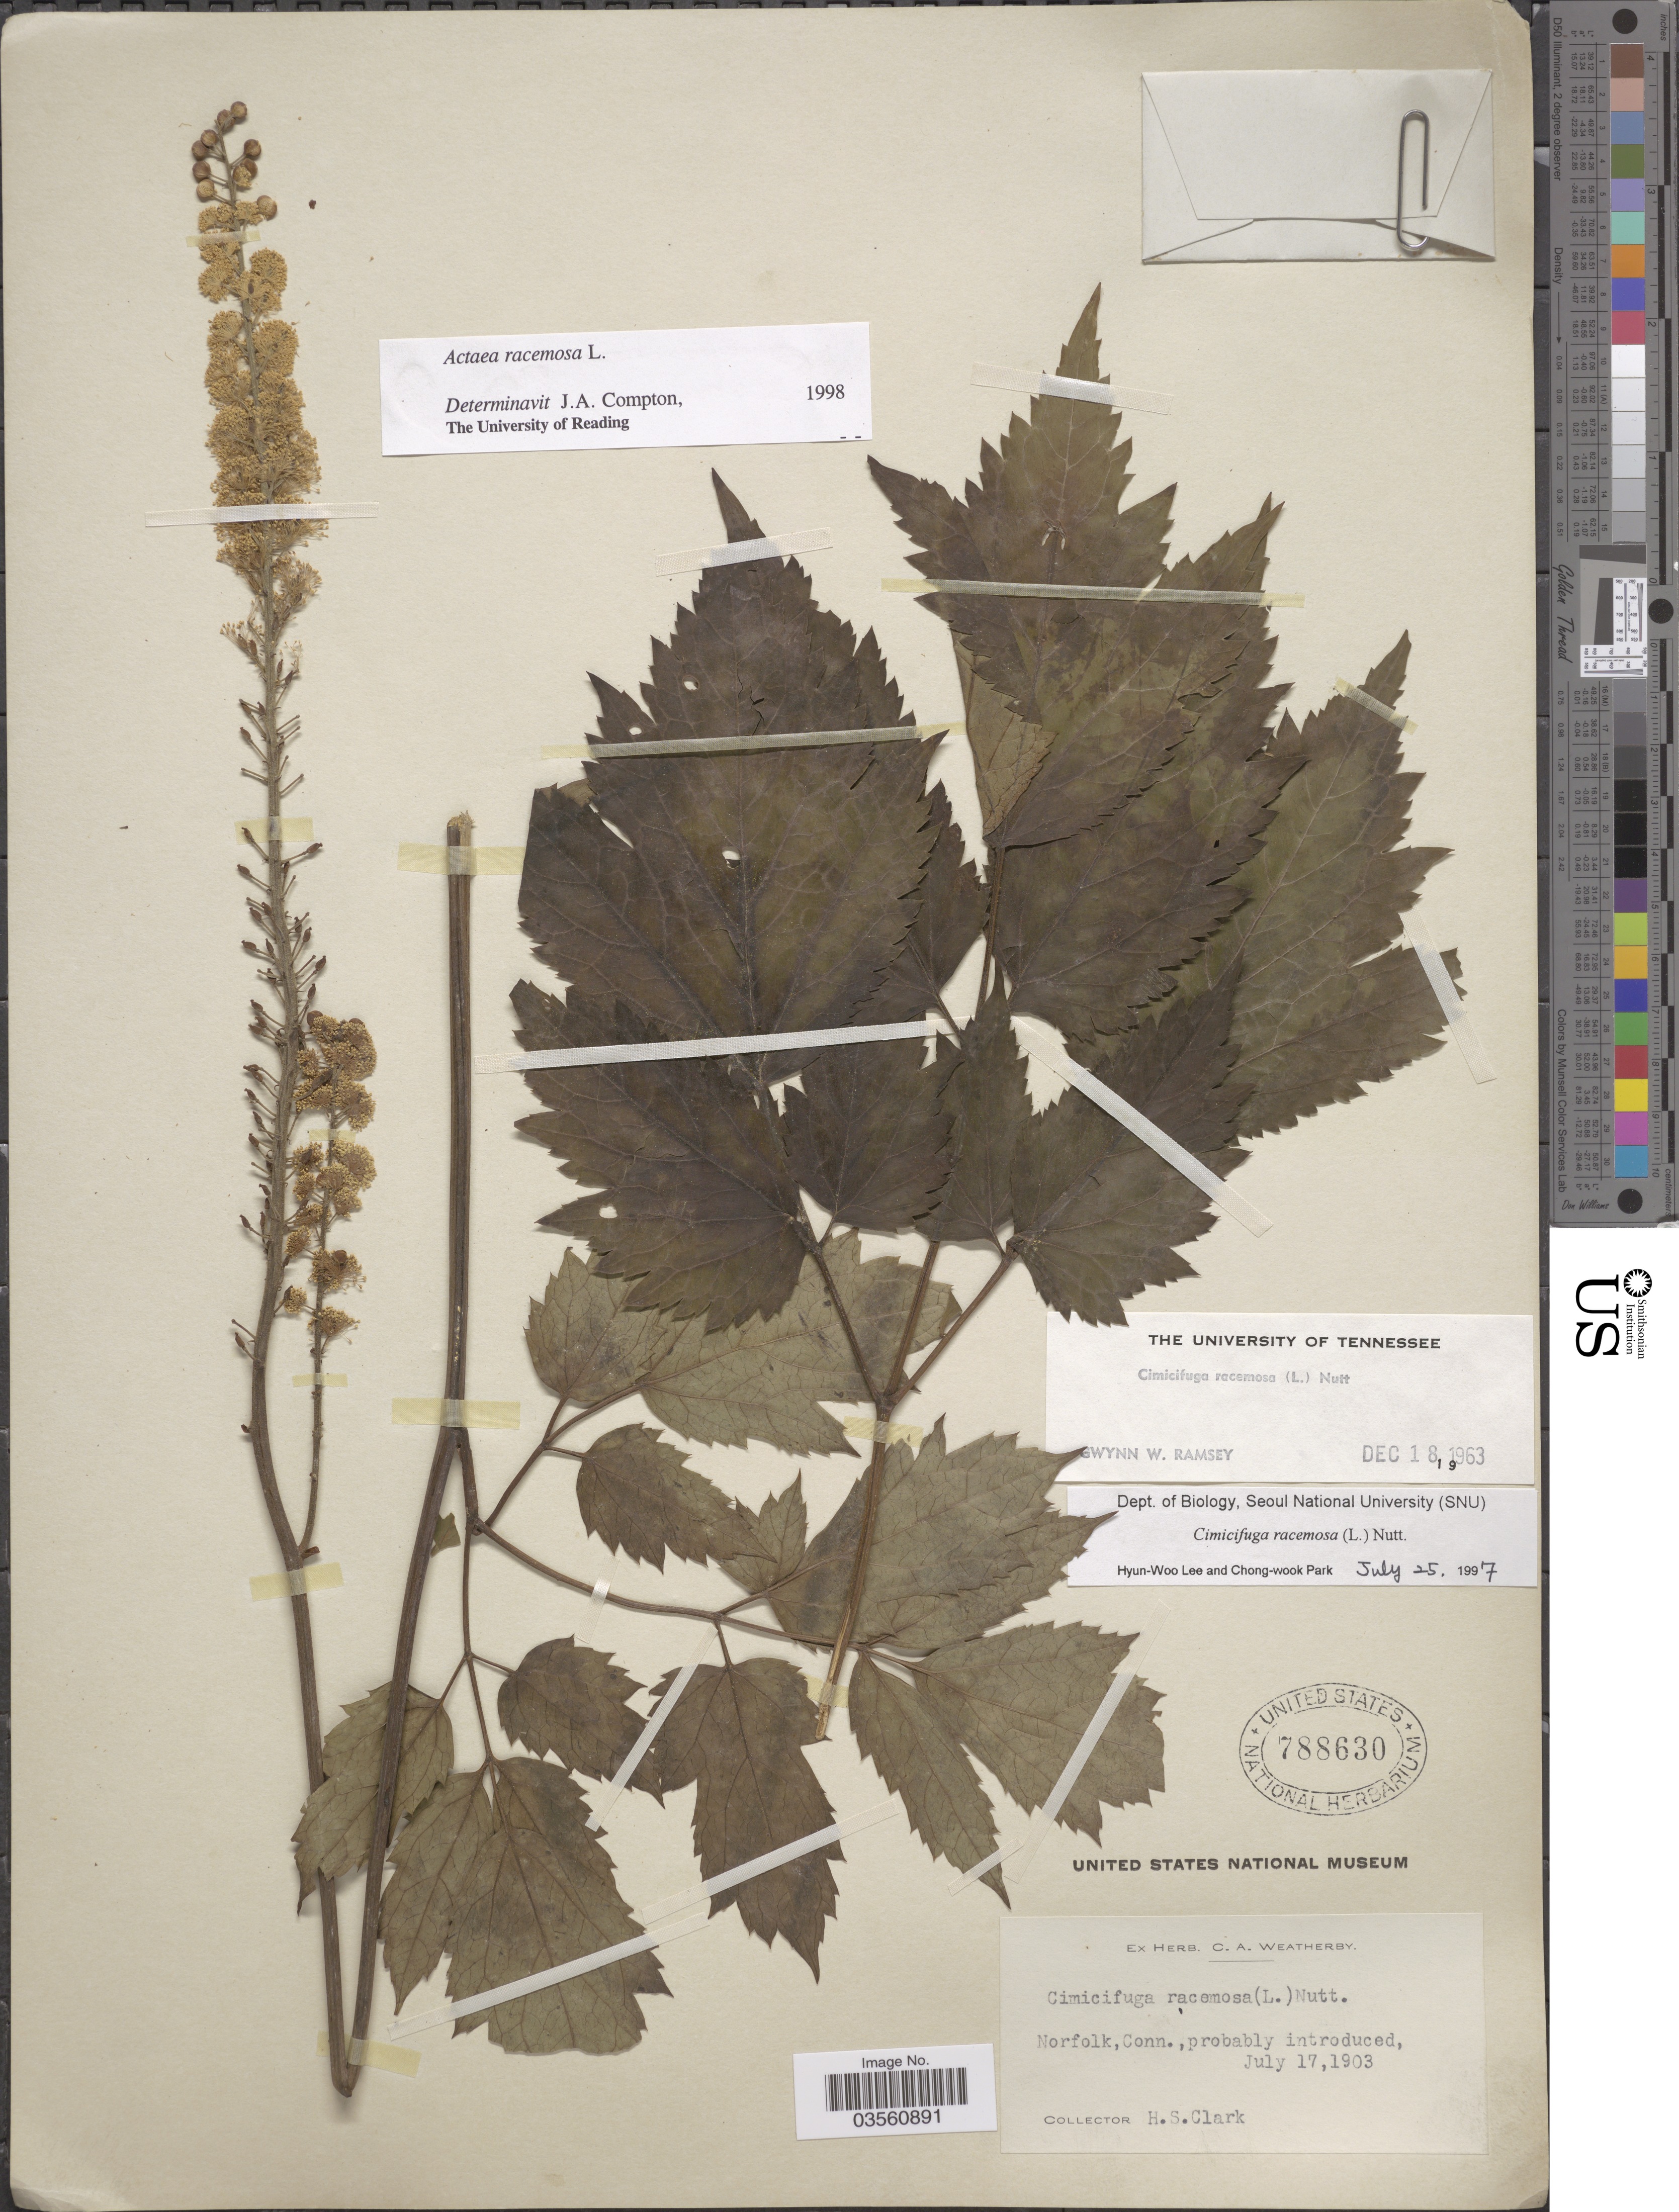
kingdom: Plantae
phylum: Tracheophyta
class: Magnoliopsida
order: Ranunculales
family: Ranunculaceae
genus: Actaea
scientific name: Actaea racemosa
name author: L.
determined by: Compton, J. A.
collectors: H. Clark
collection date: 1903-07-17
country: United States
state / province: Connecticut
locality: Norfolk.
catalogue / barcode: US 788630